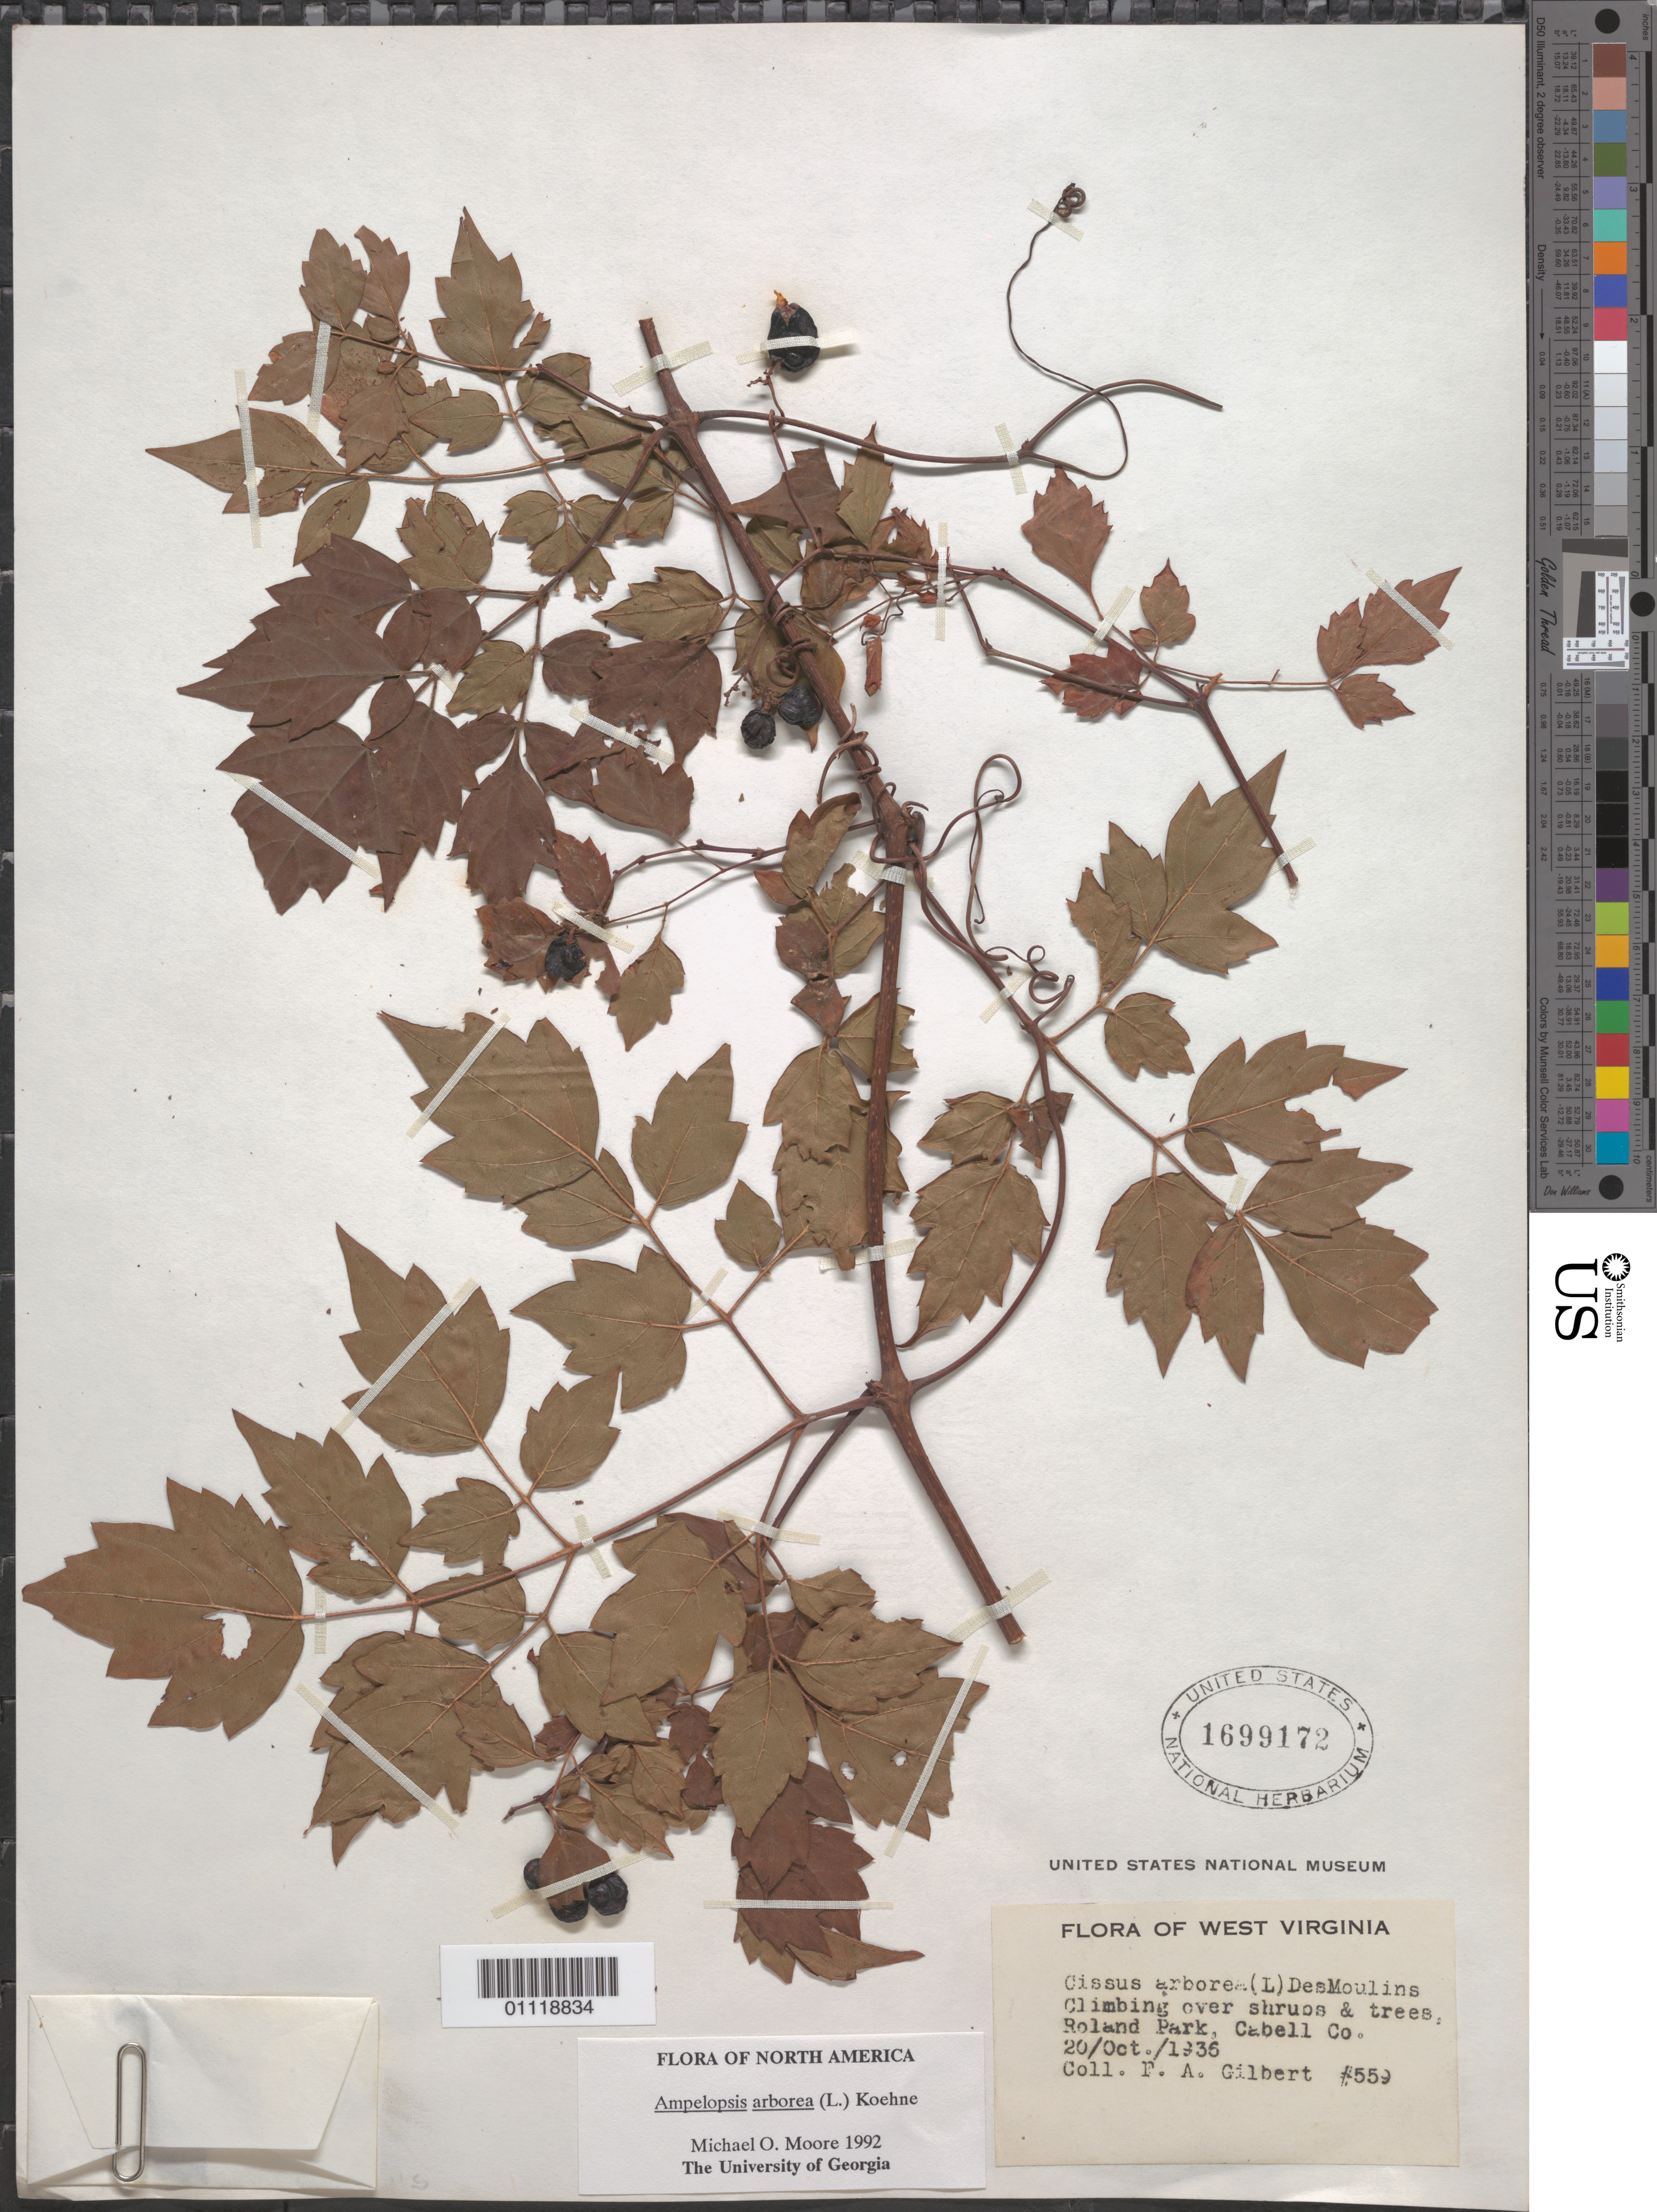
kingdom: Plantae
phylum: Tracheophyta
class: Magnoliopsida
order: Vitales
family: Vitaceae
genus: Ampelopsis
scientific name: Ampelopsis arborea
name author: (L.) Koehne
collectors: F. A. Gilbert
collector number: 559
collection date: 1936-10-20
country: United States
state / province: West Virginia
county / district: Cabell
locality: Roland Park.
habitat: Climbing over shrubs & trees.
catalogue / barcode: US 1699172